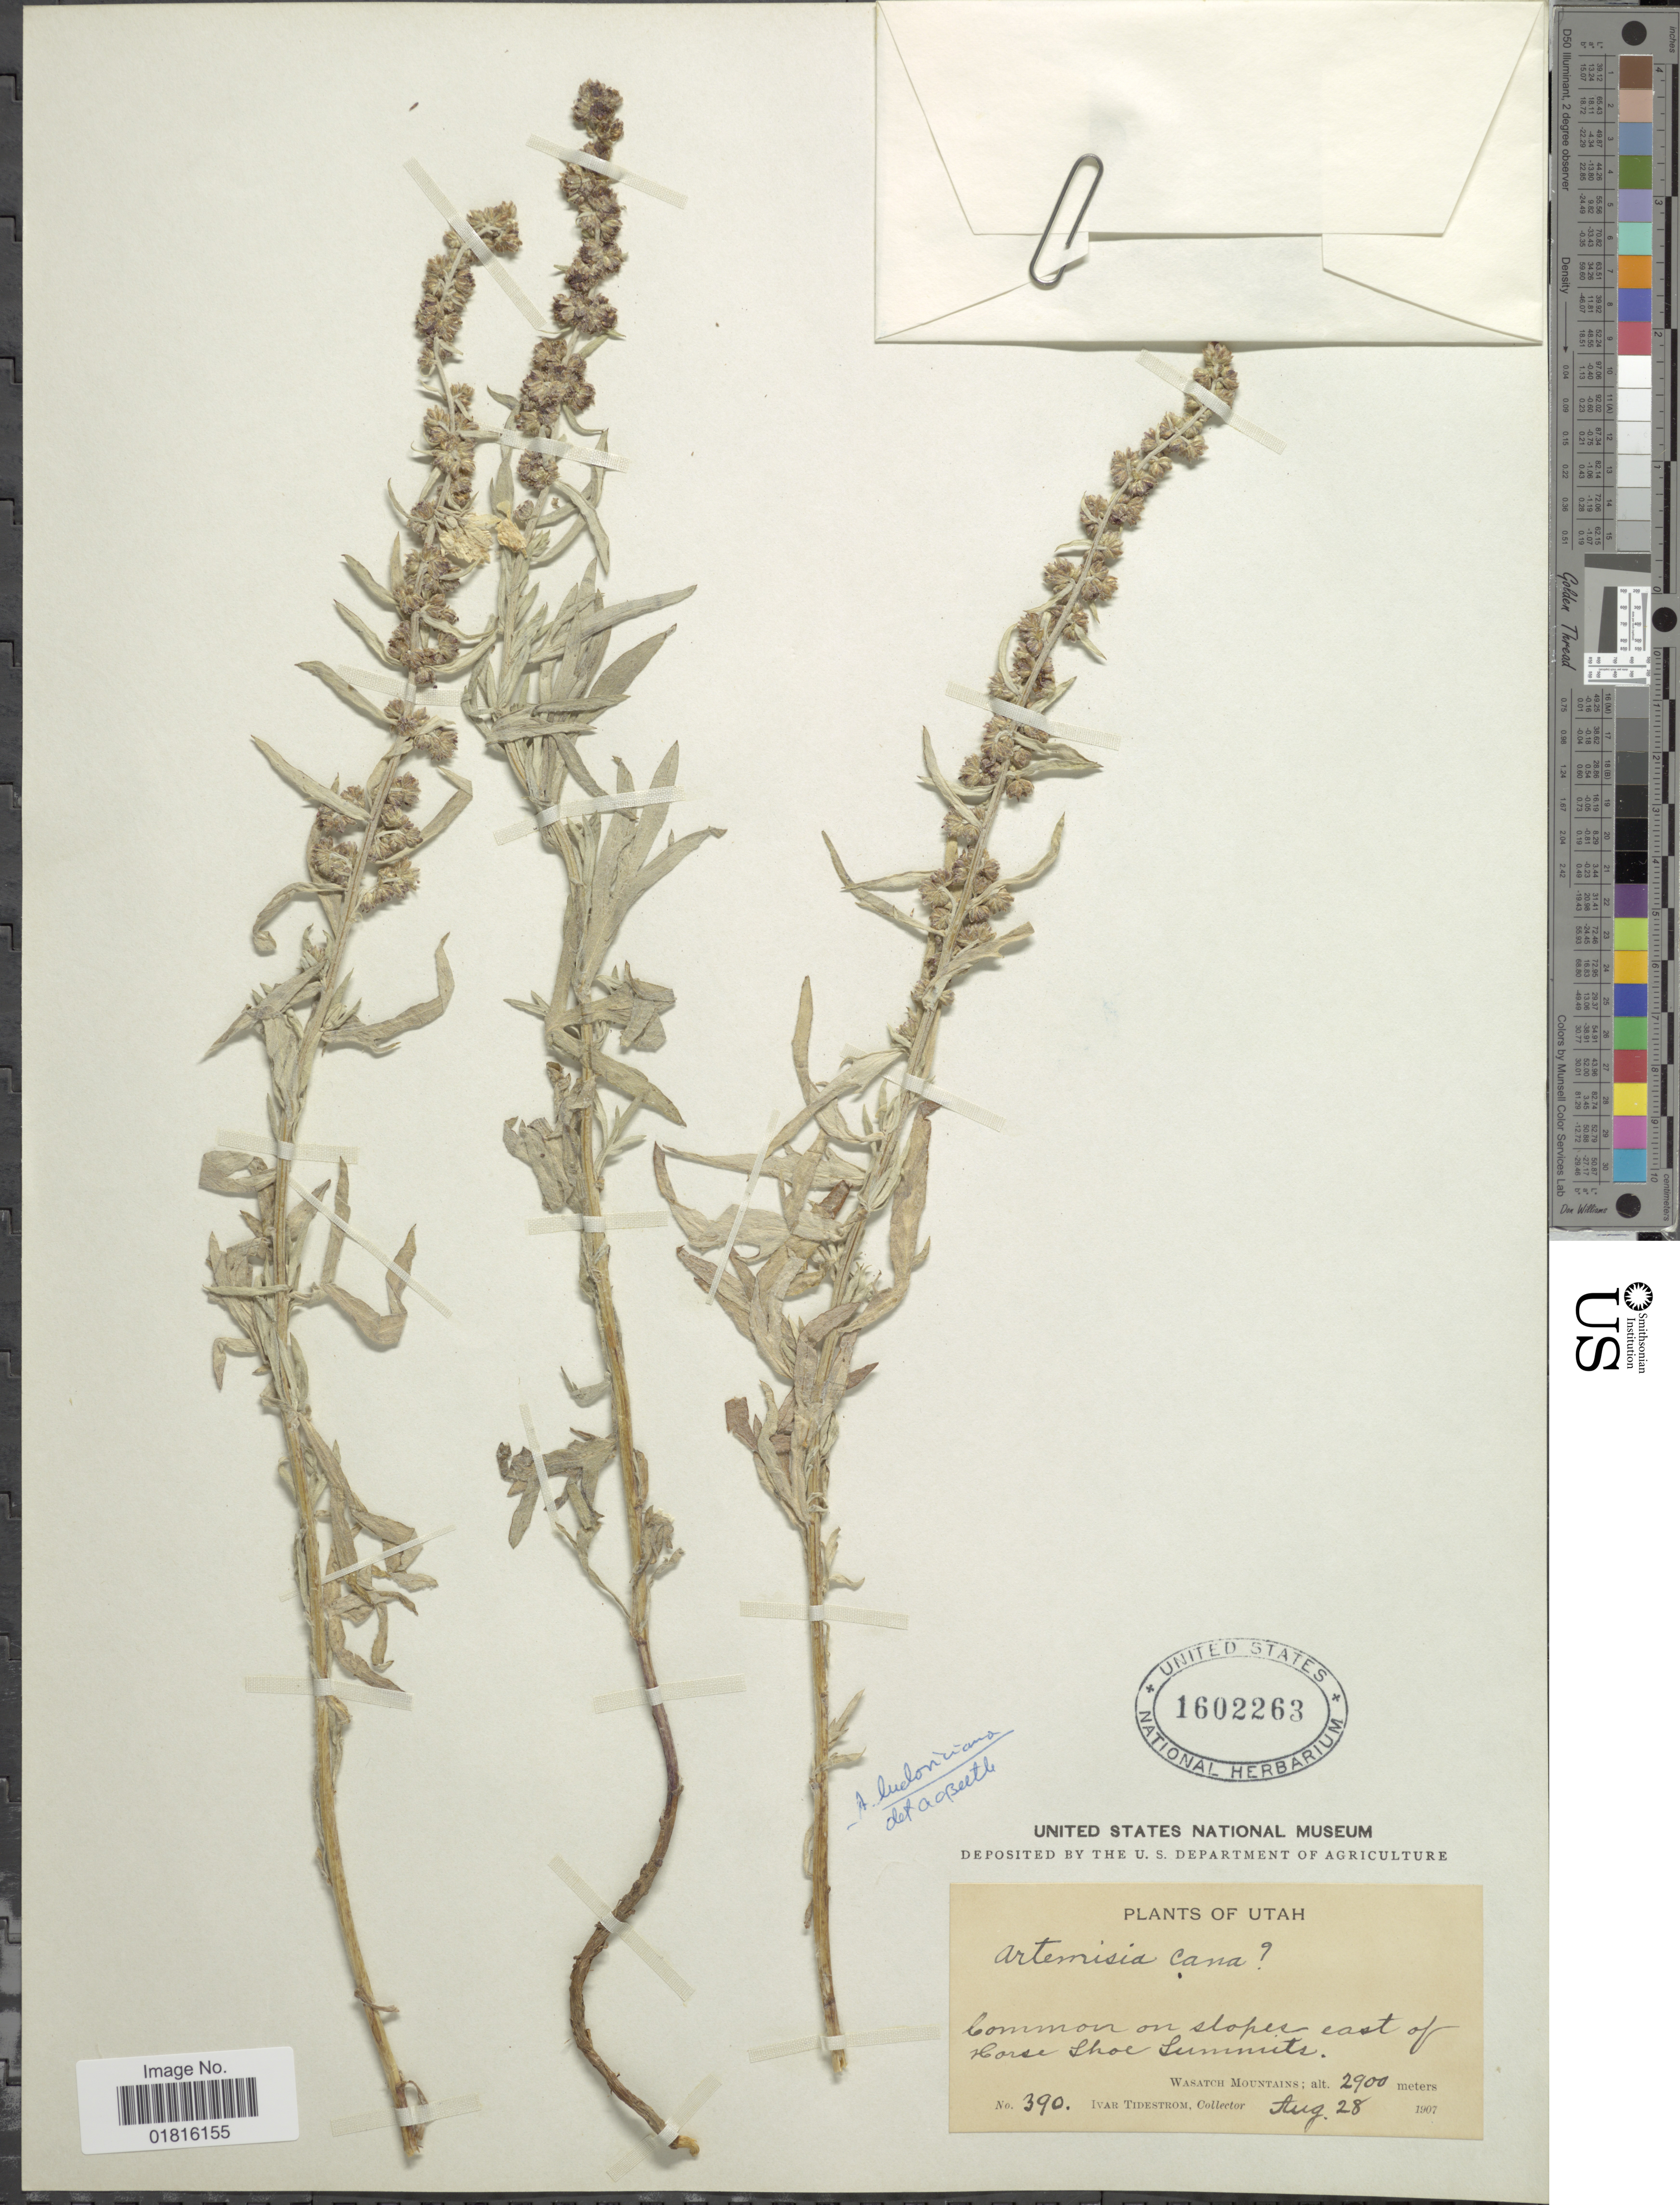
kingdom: Plantae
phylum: Tracheophyta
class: Magnoliopsida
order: Asterales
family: Asteraceae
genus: Artemisia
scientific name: Artemisia ludoviciana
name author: Nutt.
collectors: I. F. Tidestrom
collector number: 390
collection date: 1907-08-28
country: United States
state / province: Utah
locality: Common on slopes east of Horse Shoe Summits, Wasatch Mountains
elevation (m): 2900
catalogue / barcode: US 1602263